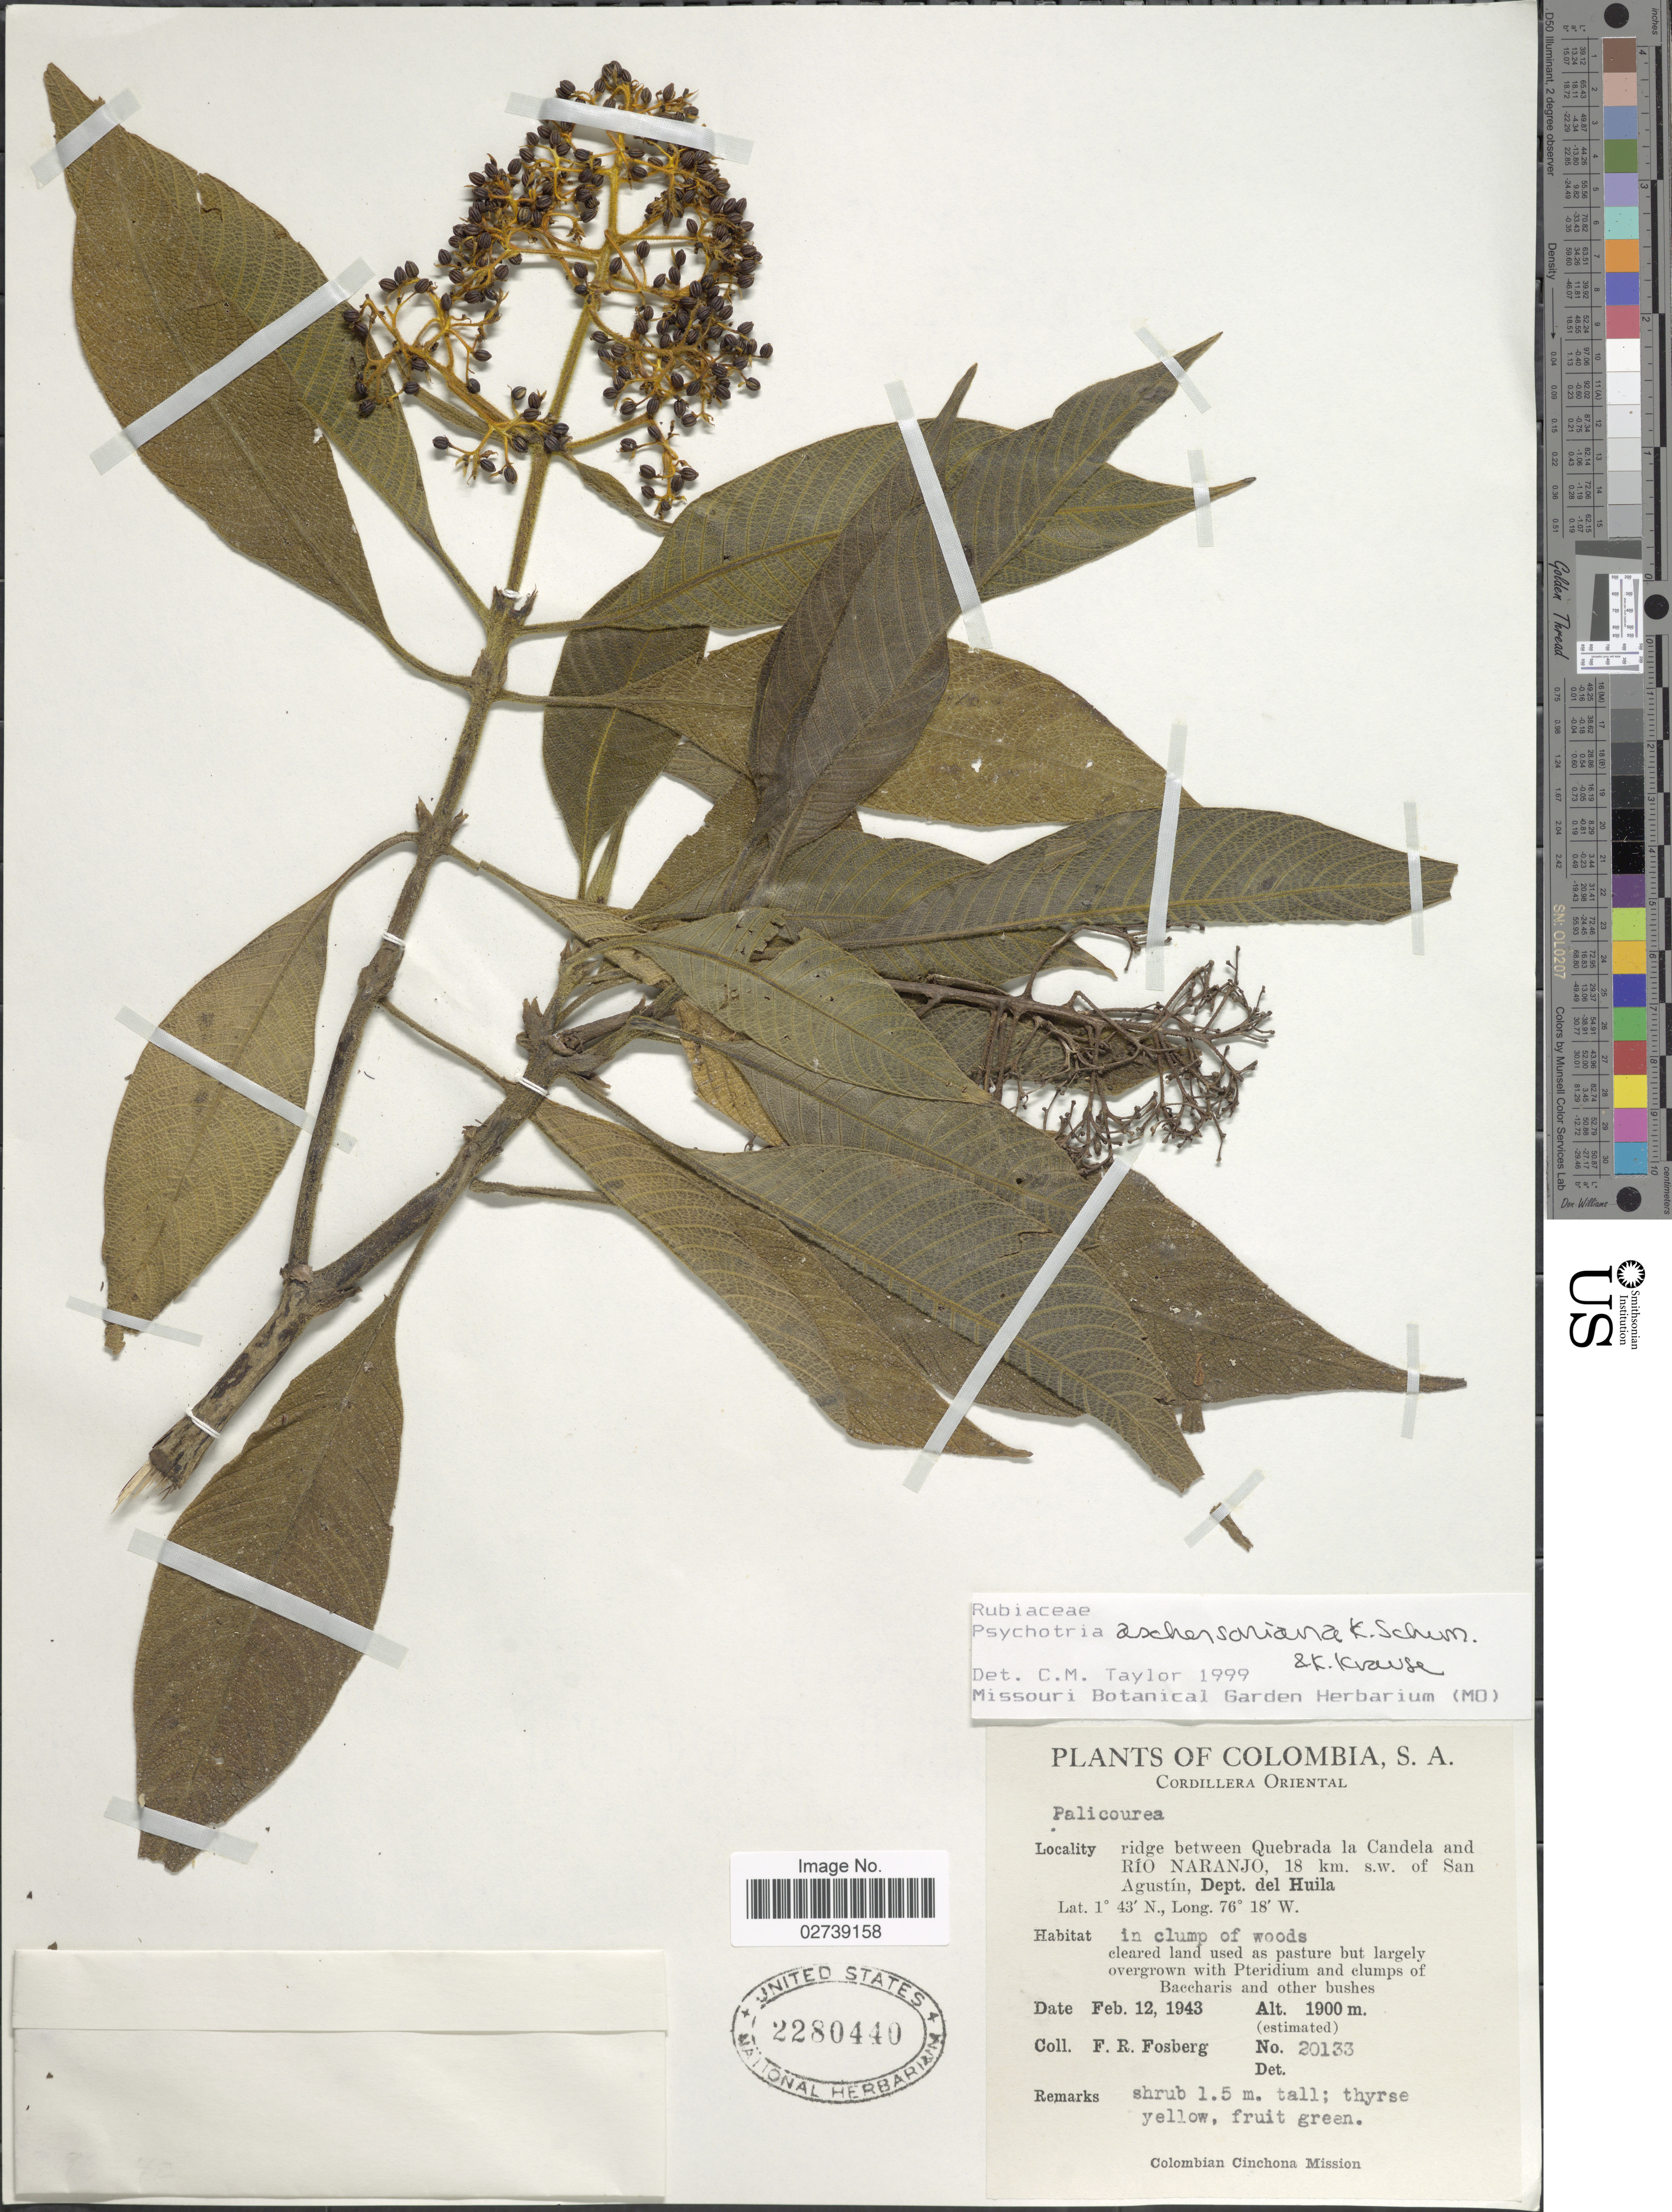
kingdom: Plantae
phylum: Tracheophyta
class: Magnoliopsida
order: Gentianales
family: Rubiaceae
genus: Palicourea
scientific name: Palicourea aschersonianoides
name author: Steyerm.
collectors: F. R. Fosberg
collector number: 20133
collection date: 1943-02-12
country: Colombia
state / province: Huila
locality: Cordillera Oriental. Ridge between Quebrada la Candela and Rio Naranjo, 18 km. s.w. of San Agustin, Dept. del Huila.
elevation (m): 1900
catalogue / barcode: US 280440